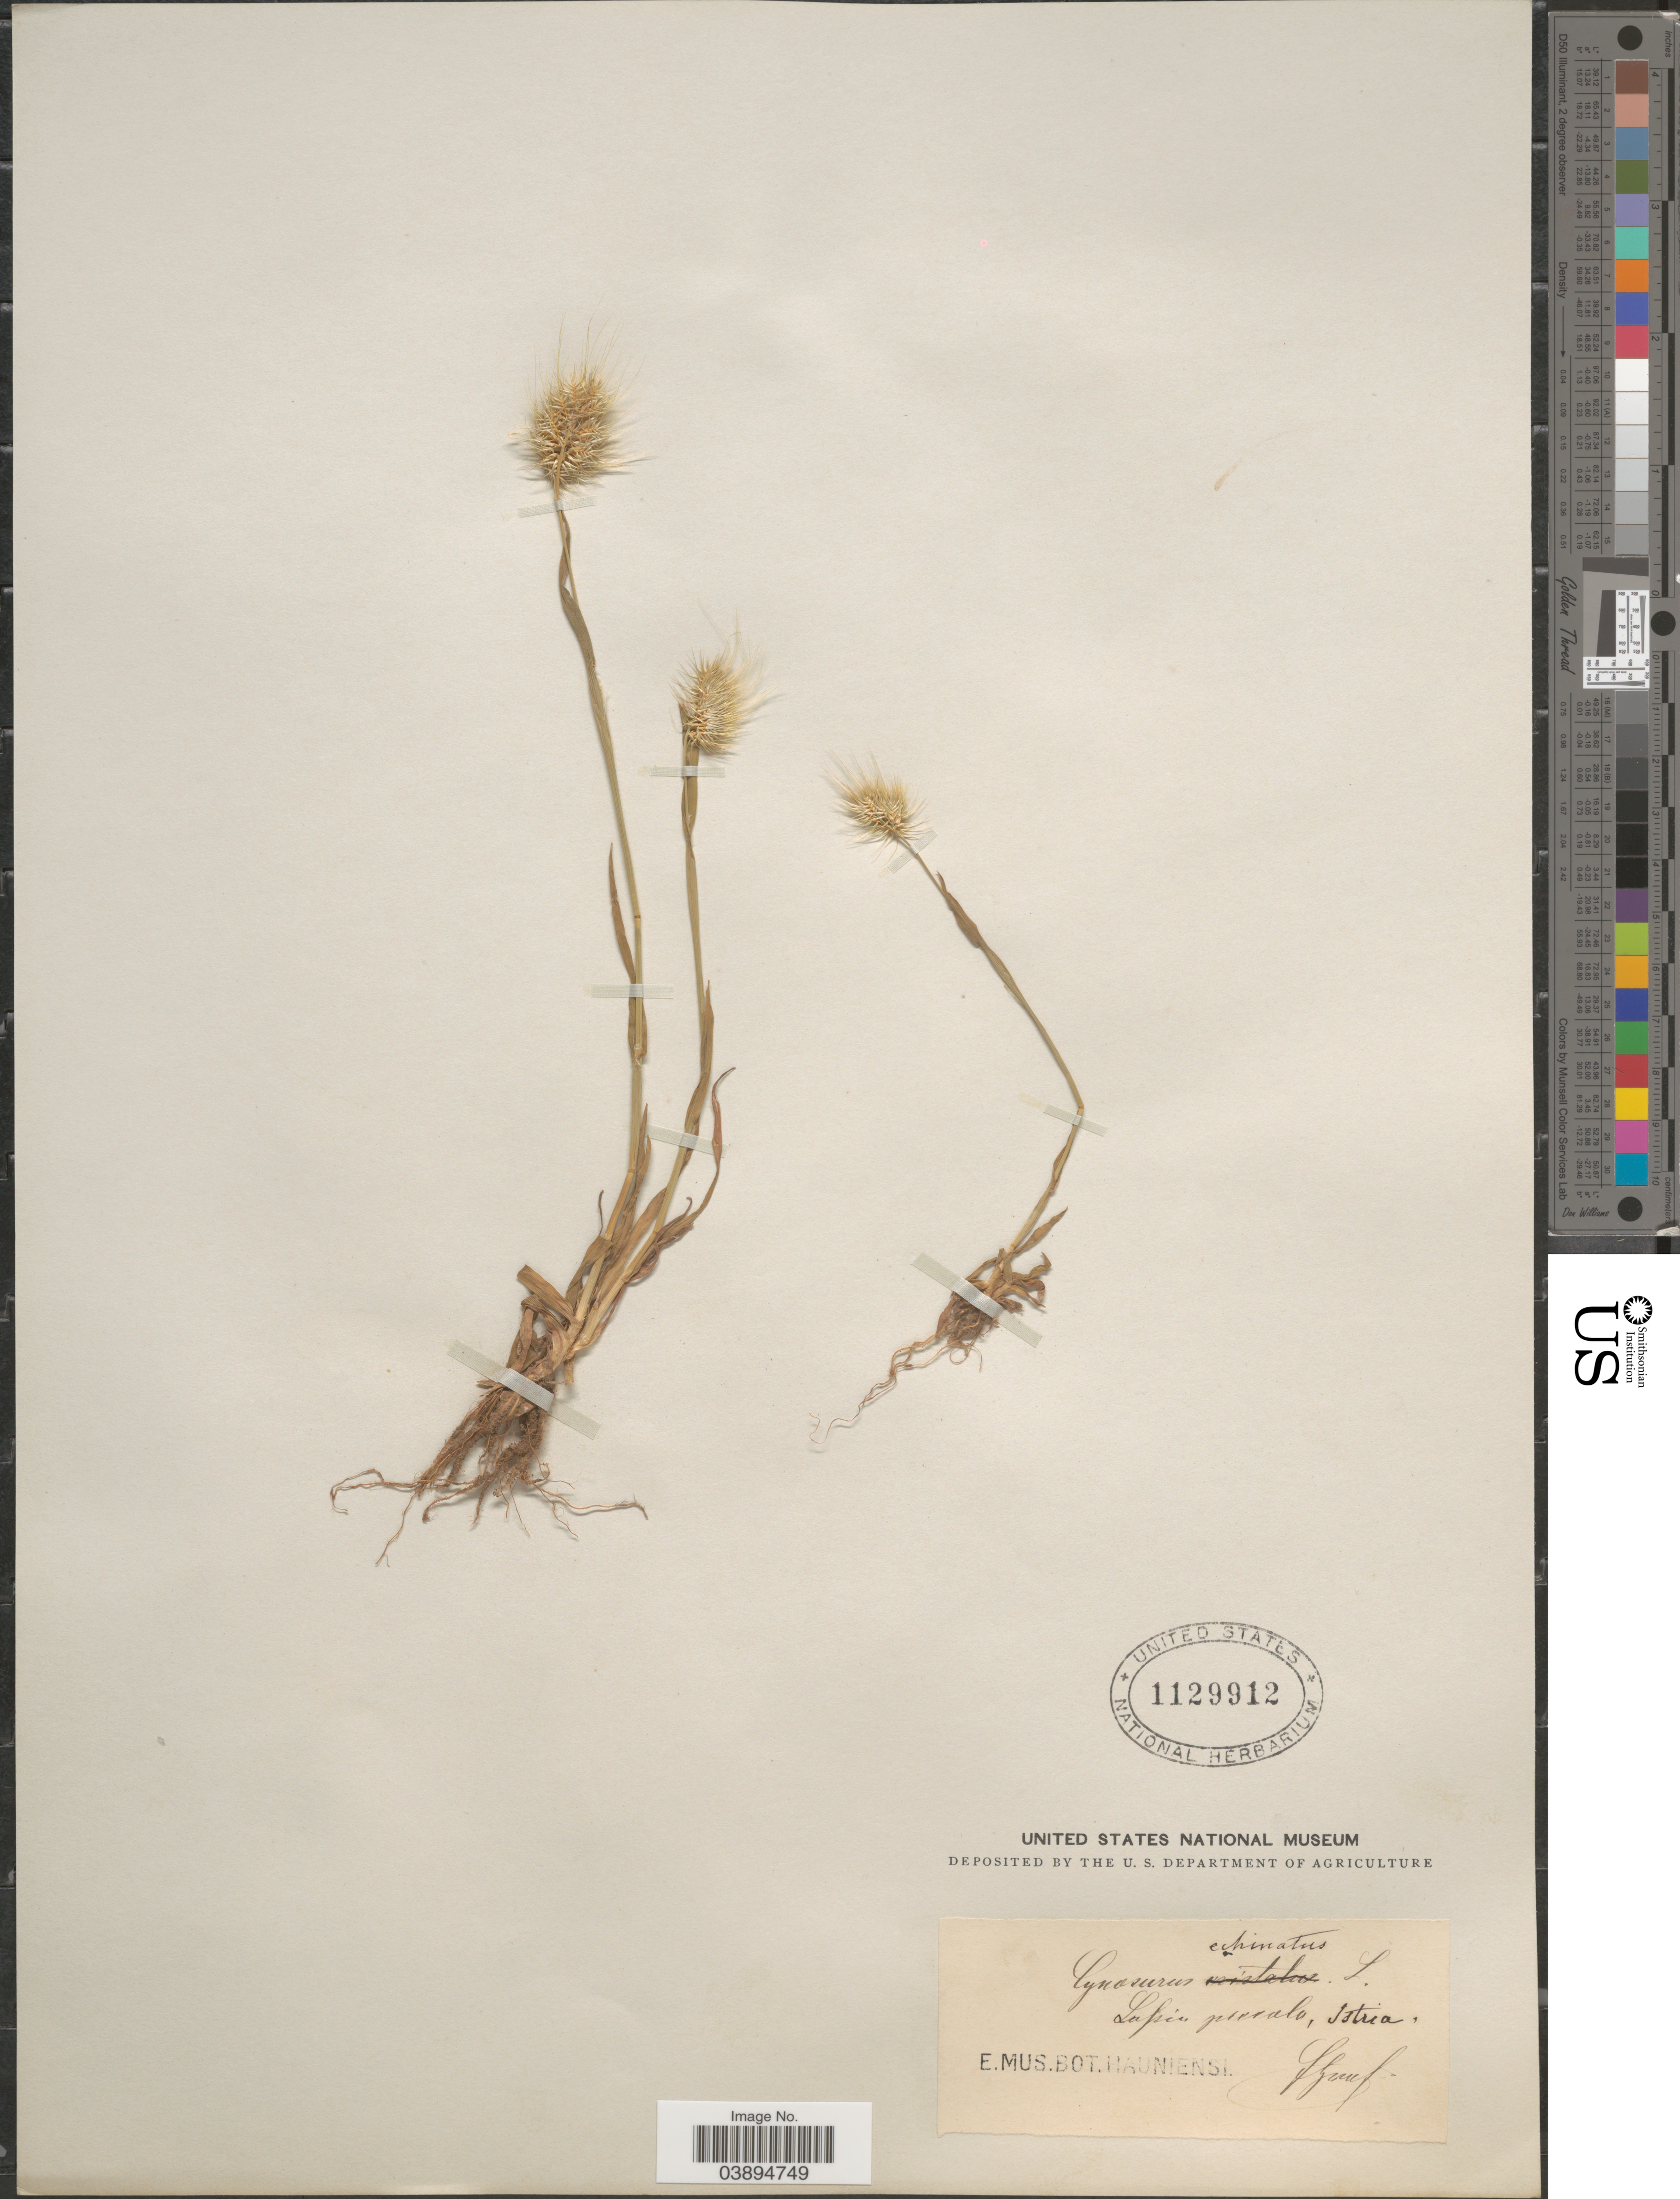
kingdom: Plantae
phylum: Tracheophyta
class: Liliopsida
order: Poales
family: Poaceae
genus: Cynosurus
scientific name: Cynosurus echinatus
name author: L.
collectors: F. Gruef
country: Croatia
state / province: Istria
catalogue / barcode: US 1129912